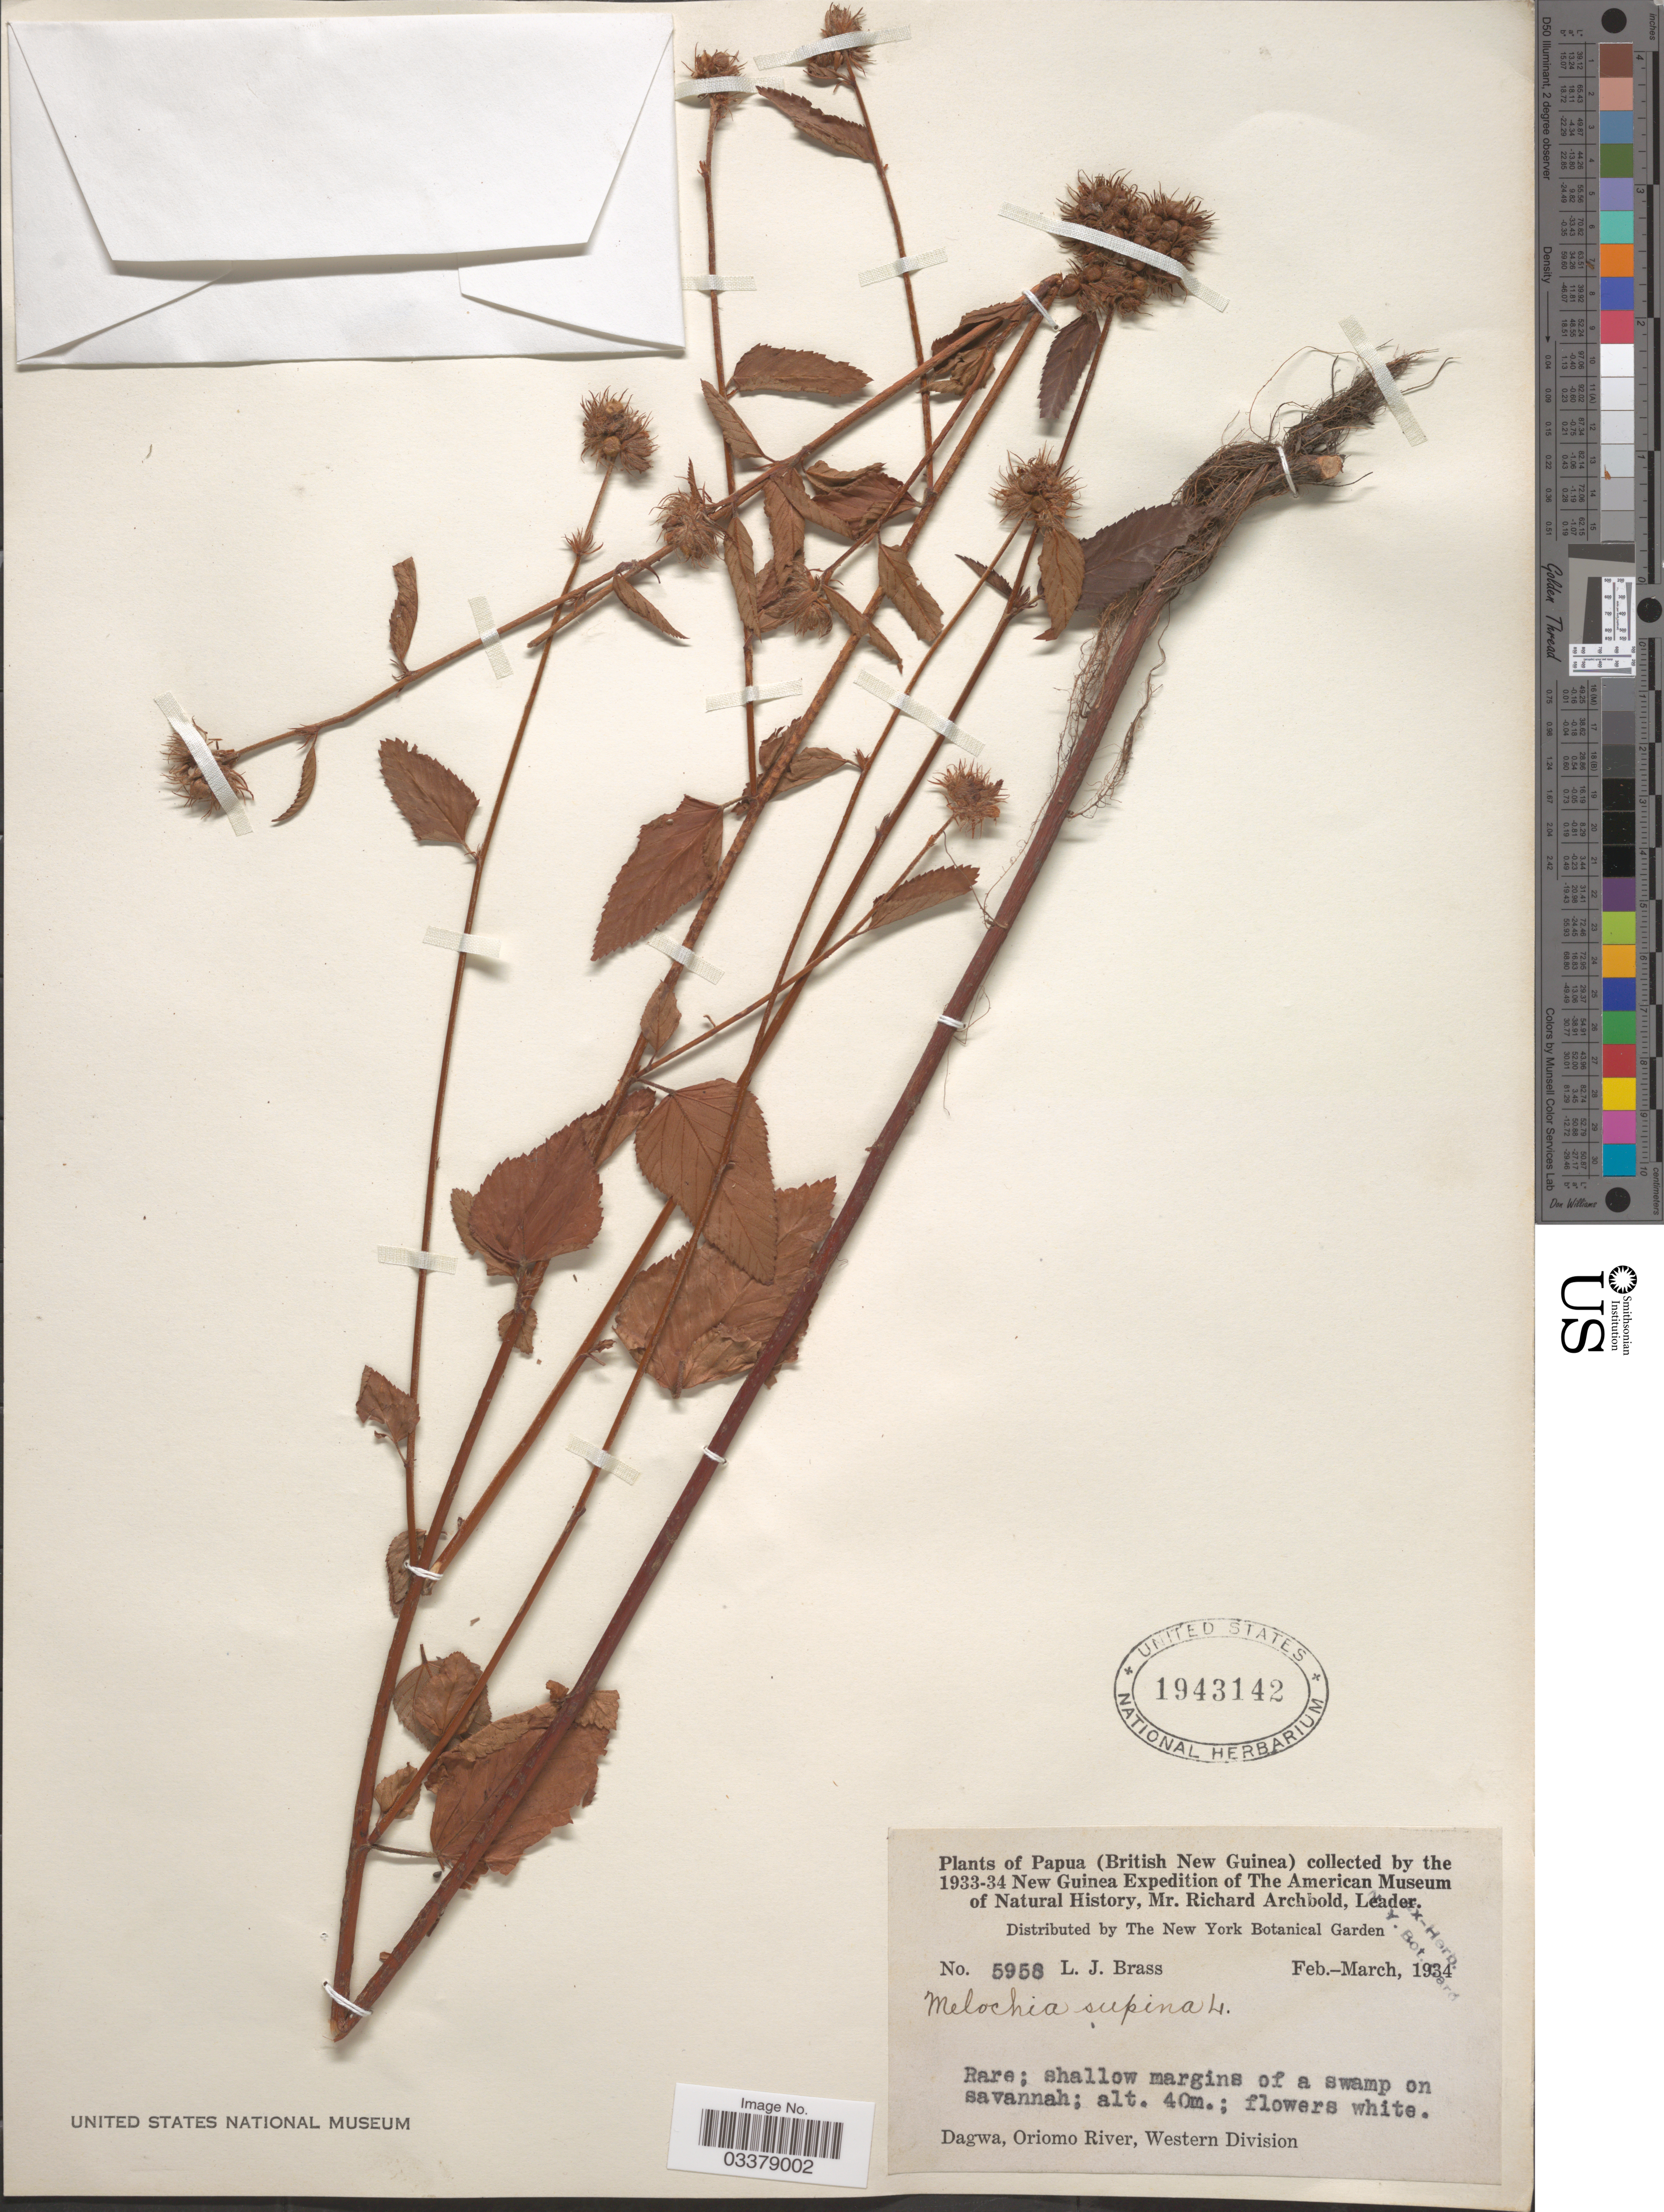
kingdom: Plantae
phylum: Tracheophyta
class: Magnoliopsida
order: Malvales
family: Malvaceae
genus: Melochia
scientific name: Melochia corchorifolia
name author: L.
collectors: L. J. Brass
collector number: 5958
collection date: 1934-02/1934-03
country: Papua New Guinea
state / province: Manus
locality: Papua (British New Guinea), New Guinea, Dagwa, Oriomo River, Western Division.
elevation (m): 40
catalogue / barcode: US 1943142